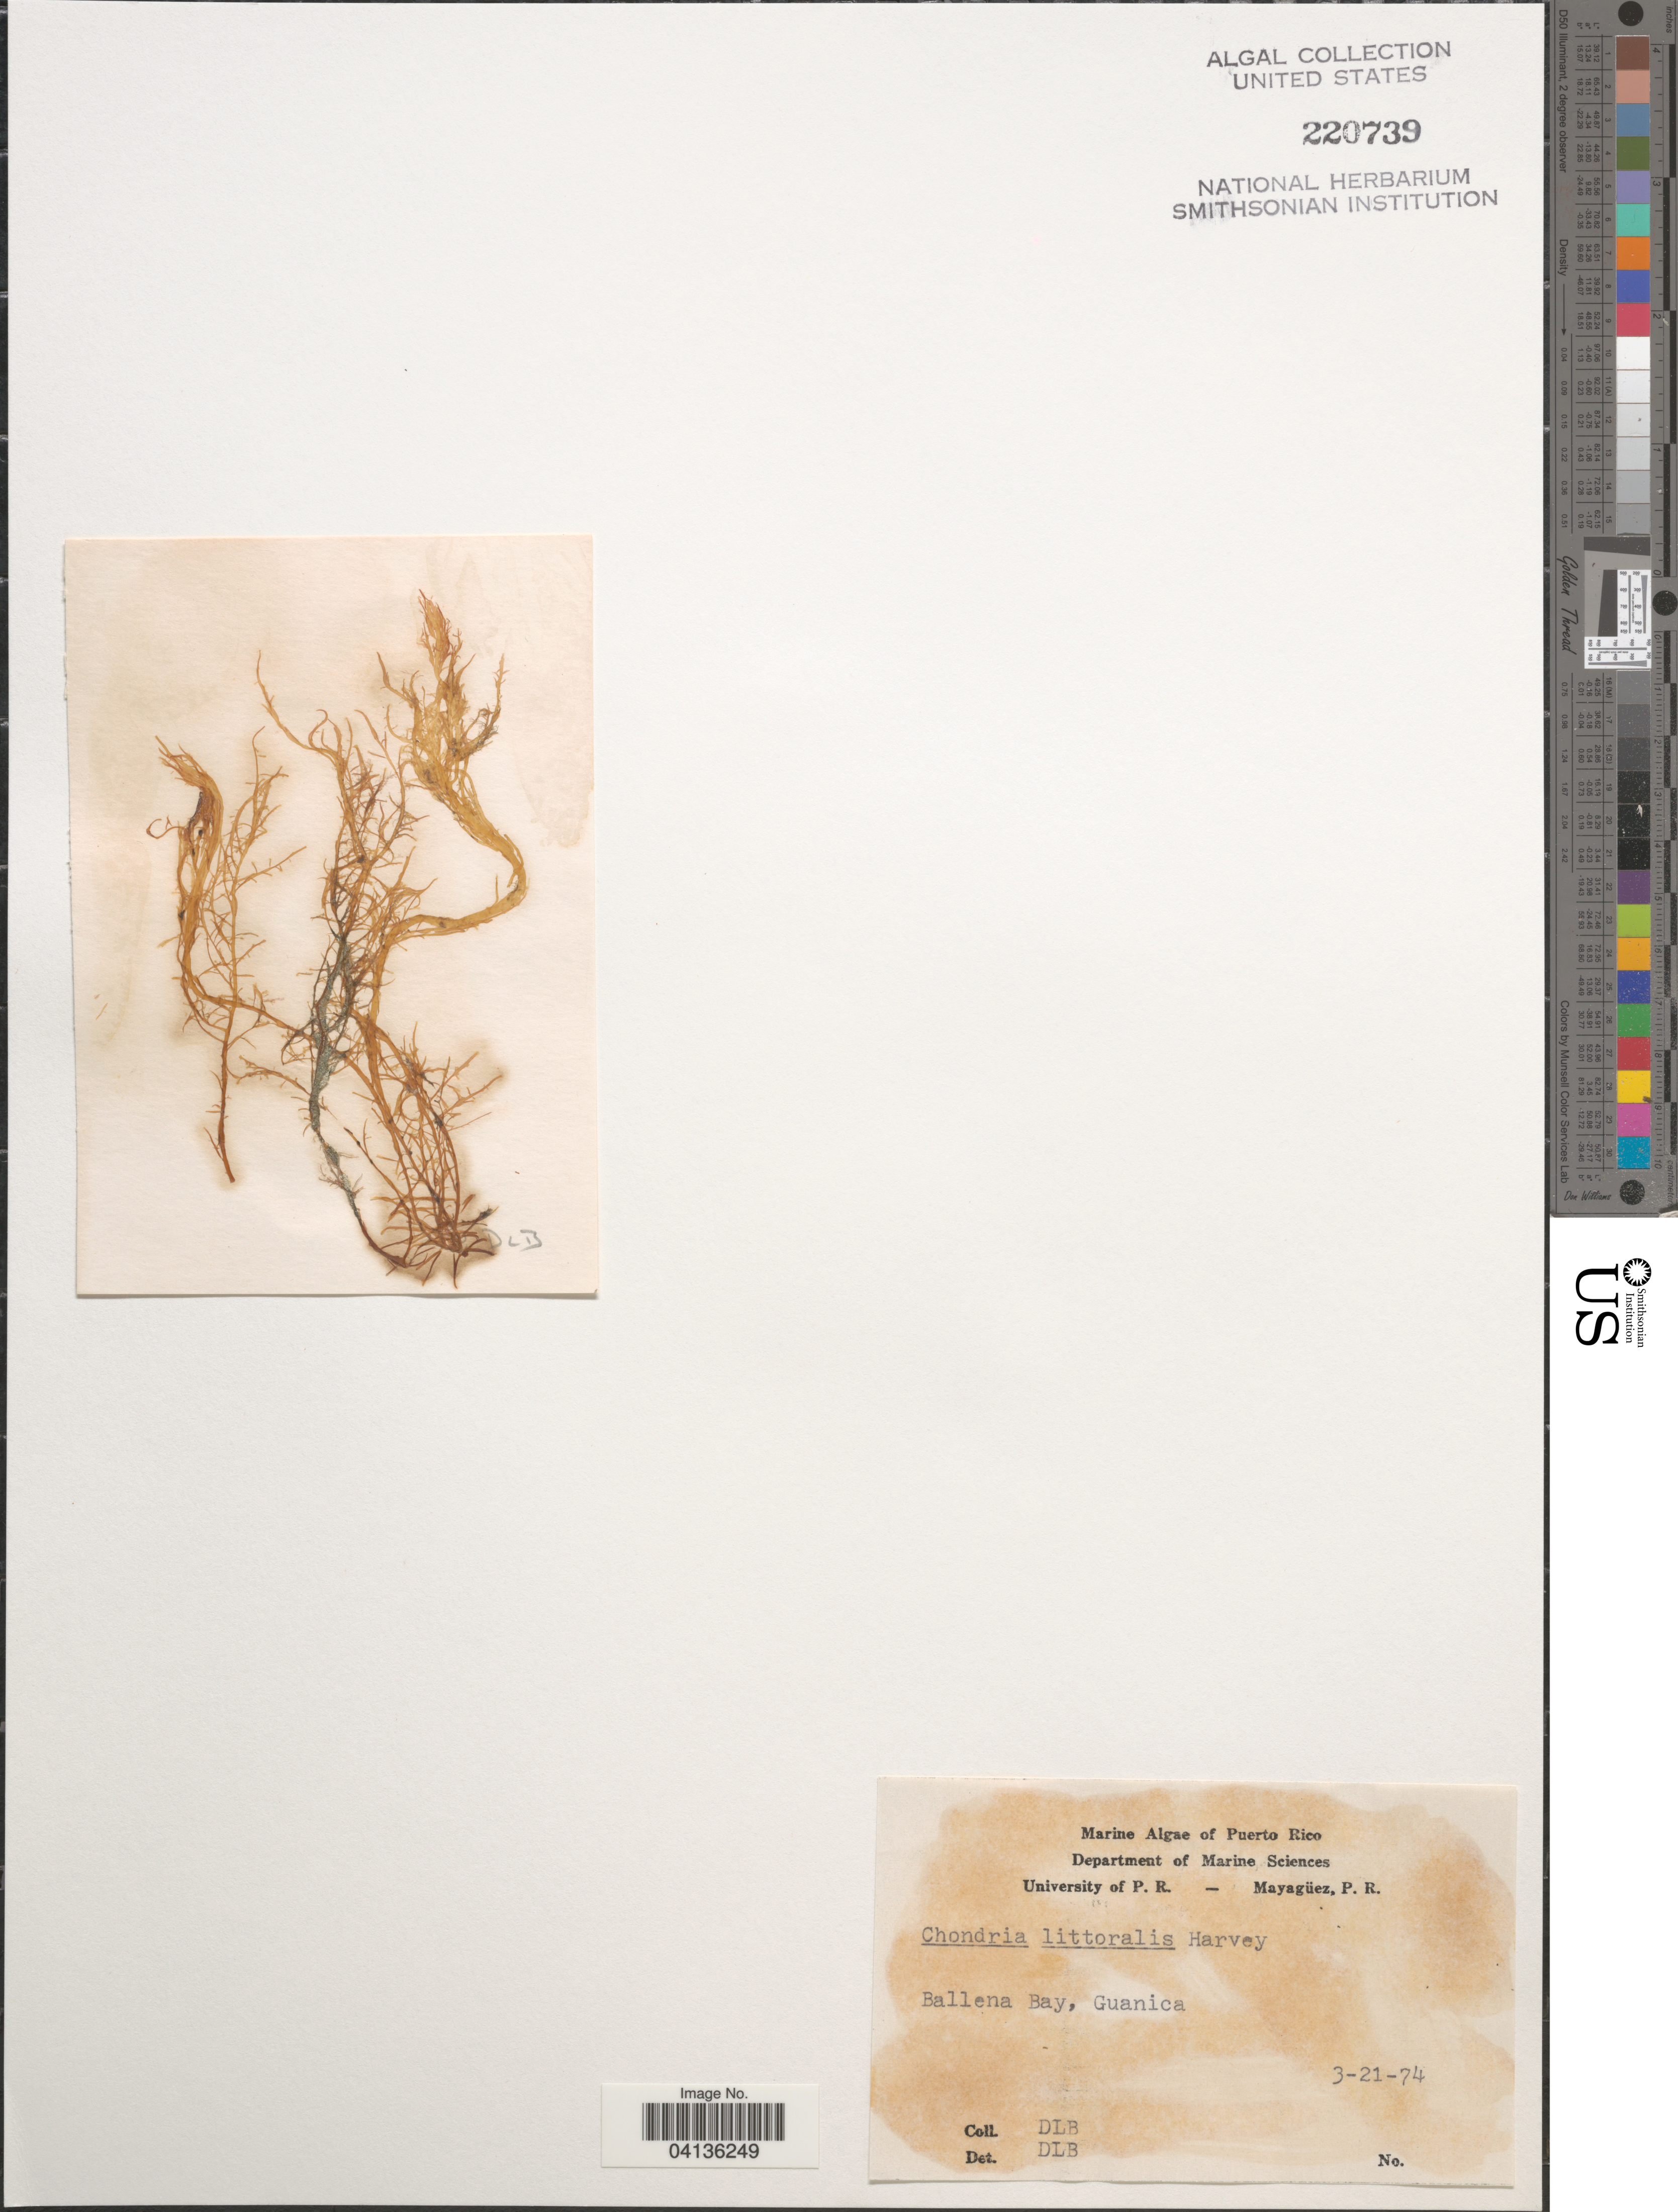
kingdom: Plantae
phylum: Rhodophyta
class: Florideophyceae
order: Ceramiales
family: Rhodomelaceae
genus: Chondria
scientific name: Chondria littoralis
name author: Harv.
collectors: D. L. B.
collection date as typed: Transcribed d/m/y: 21/3/74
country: Puerto Rico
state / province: Guánica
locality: Ballena Bay.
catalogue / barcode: US 220739